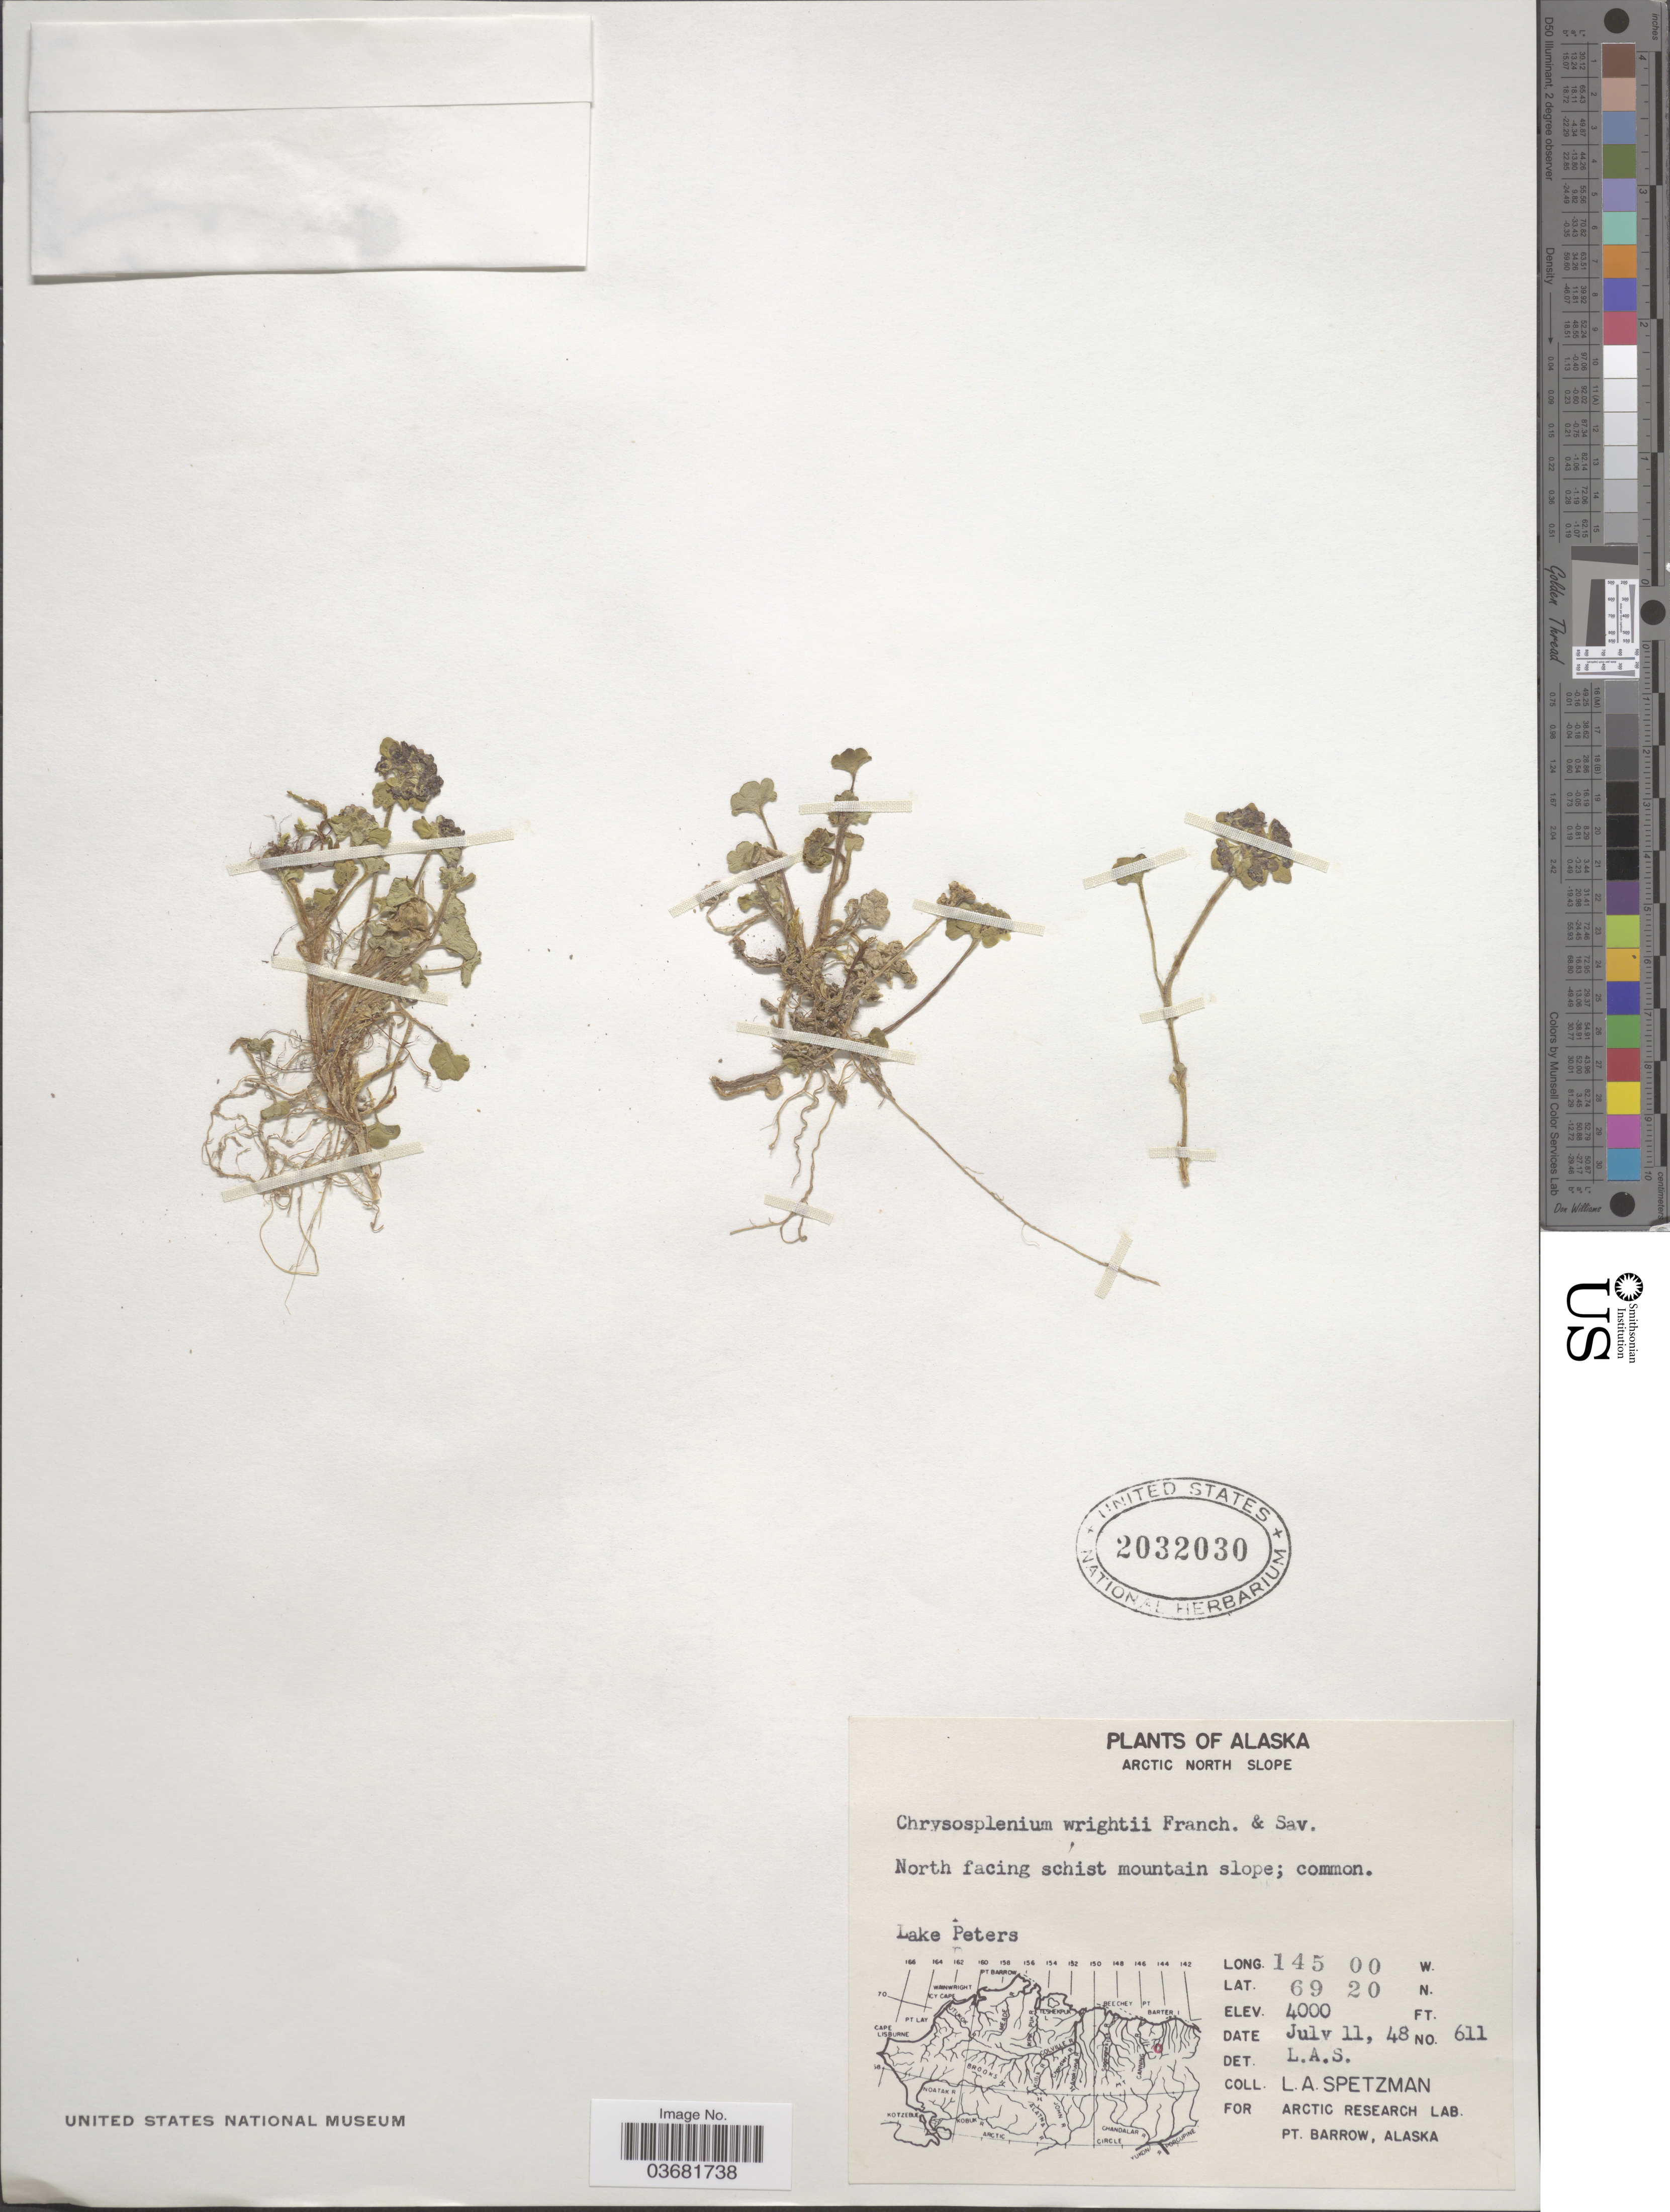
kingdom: Plantae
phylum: Tracheophyta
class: Magnoliopsida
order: Saxifragales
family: Saxifragaceae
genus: Chrysosplenium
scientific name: Chrysosplenium wrightii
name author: Franch. & Sav.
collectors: L. Spetzman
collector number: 611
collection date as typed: Transcribed d/m/y: 11/7/48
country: United States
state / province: Alaska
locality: Arctic North Slope. North facing schist mountain slope. Lake Peters.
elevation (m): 1219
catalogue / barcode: US 2032030